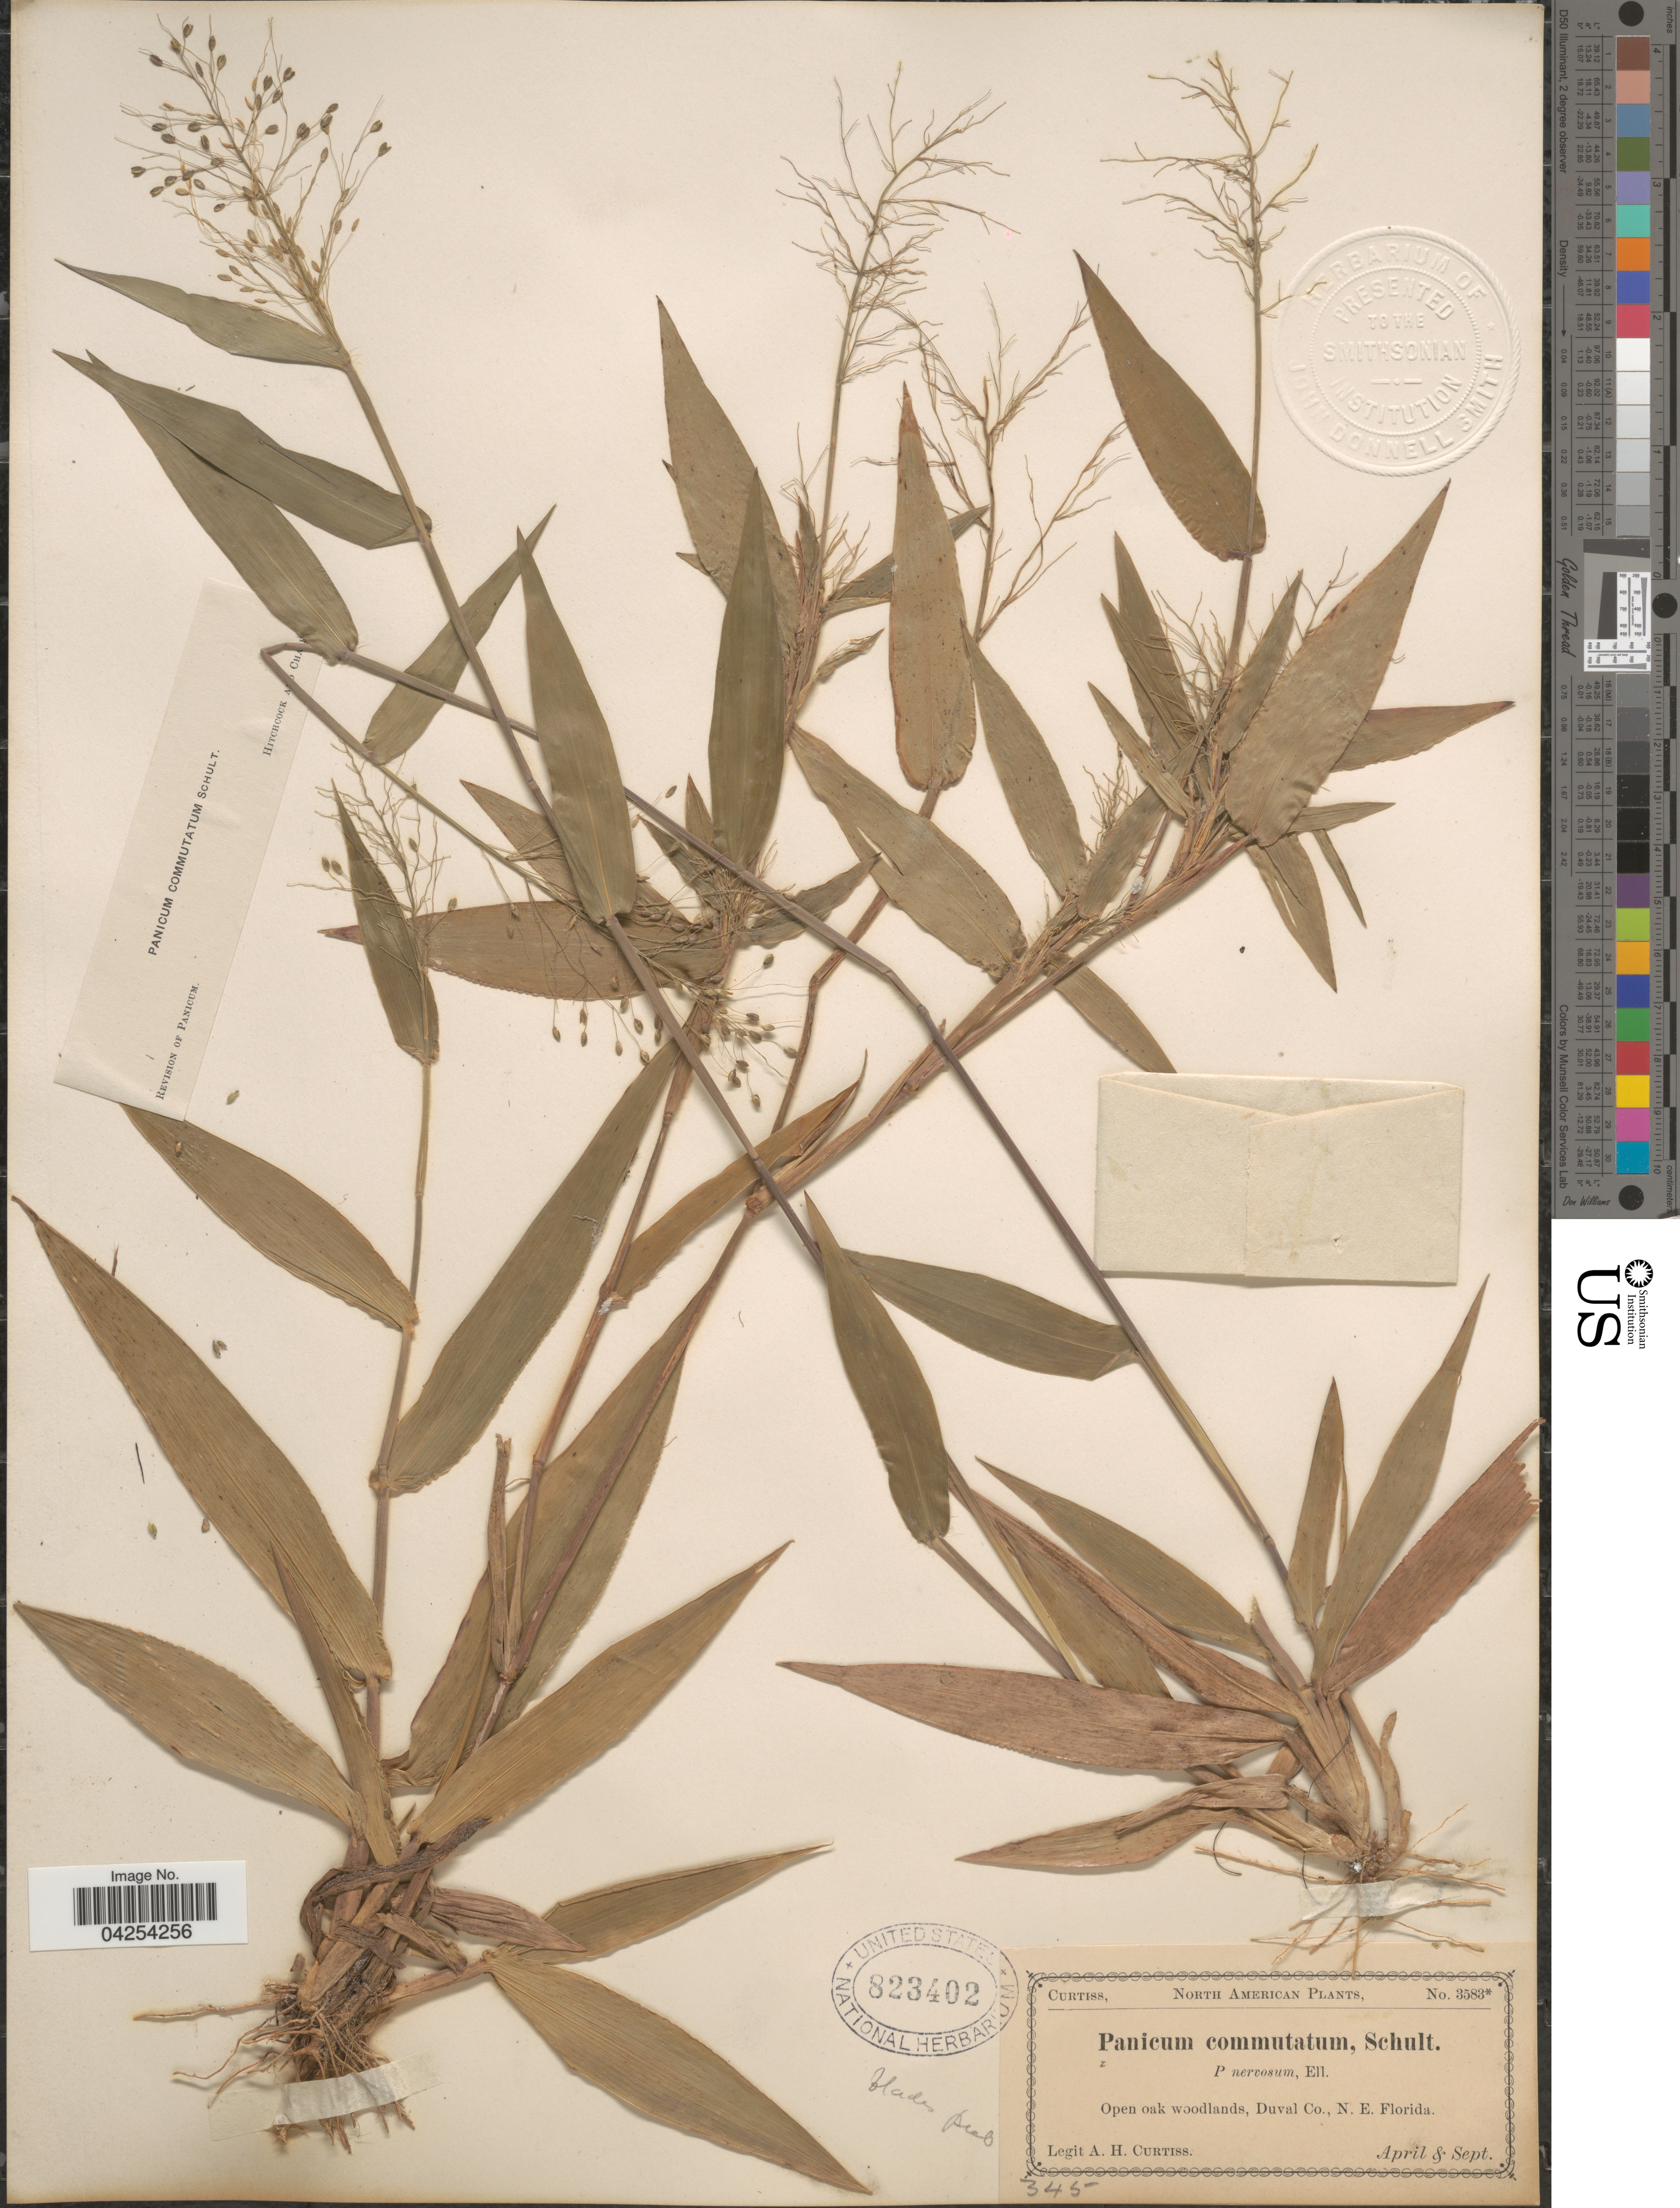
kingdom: Plantae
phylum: Tracheophyta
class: Liliopsida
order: Poales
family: Poaceae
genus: Dichanthelium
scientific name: Dichanthelium commutatum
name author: (Schult.) Gould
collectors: A. H. Curtiss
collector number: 3583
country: United States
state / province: Florida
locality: Open oak woodlands, Duval Co., N. E. Florida.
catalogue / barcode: US 823402